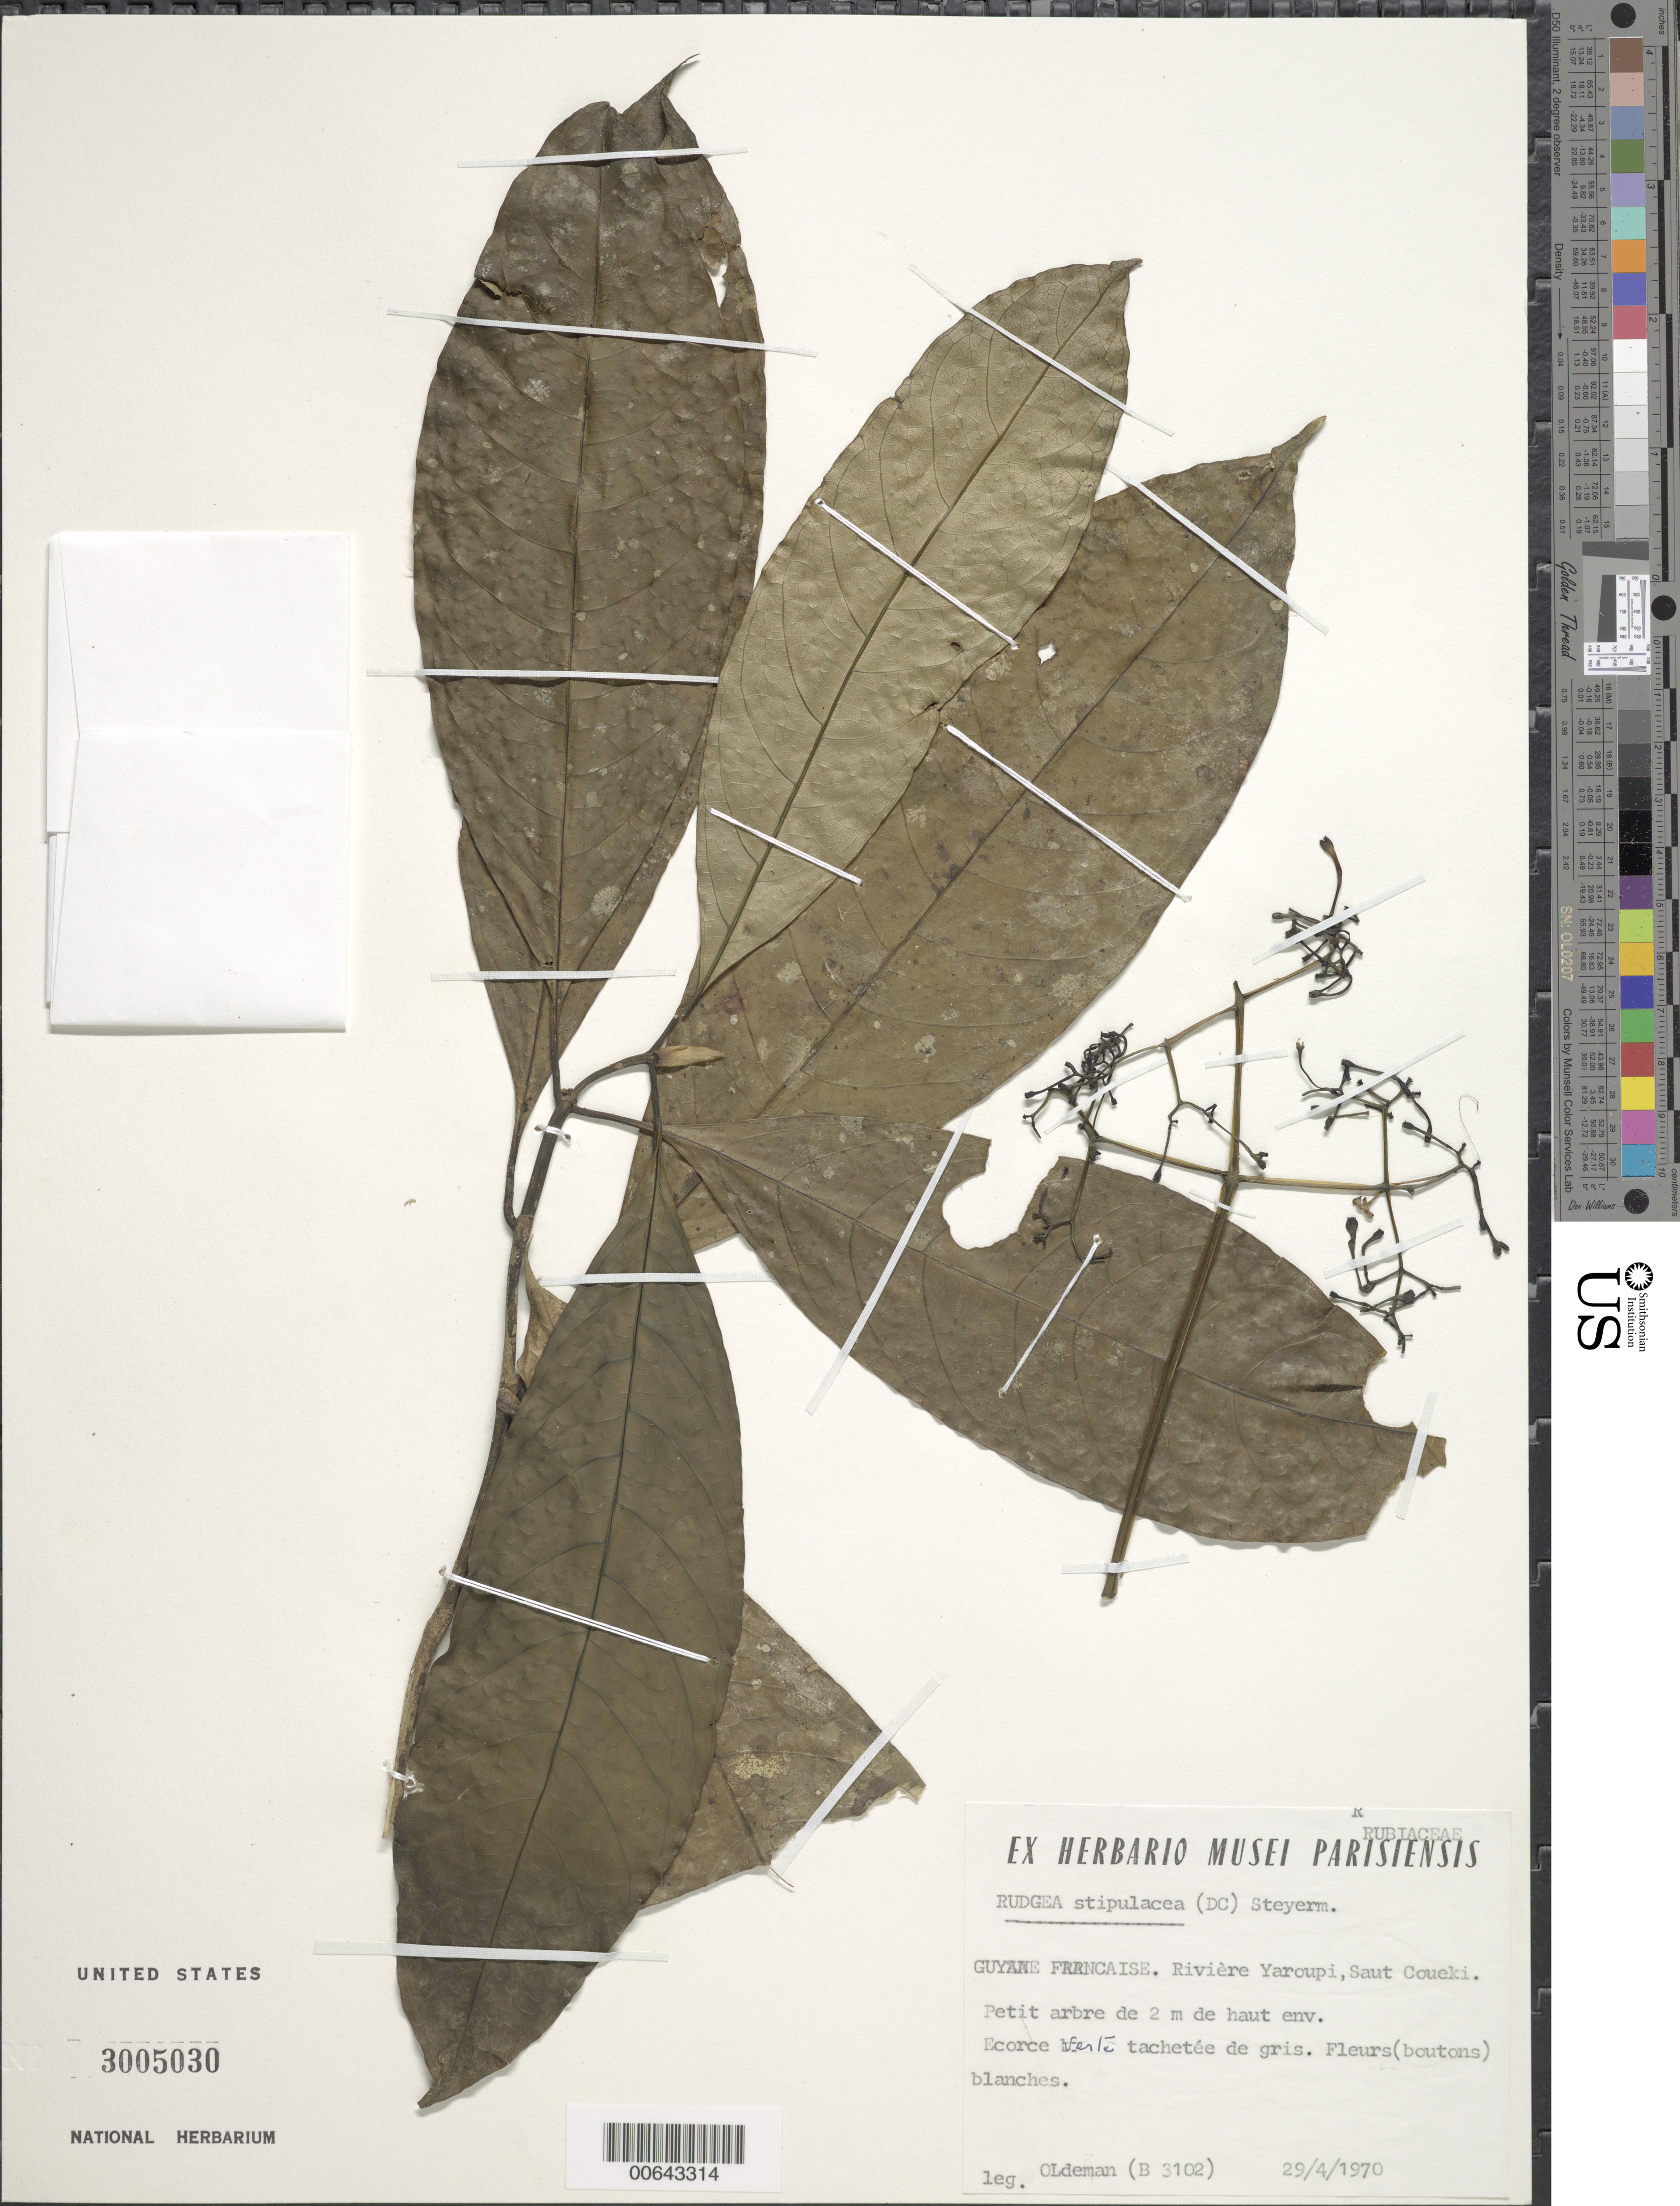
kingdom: Plantae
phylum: Tracheophyta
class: Magnoliopsida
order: Gentianales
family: Rubiaceae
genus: Rudgea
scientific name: Rudgea stipulacea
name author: (DC.) Steyerm.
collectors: R. Oldeman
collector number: B 3102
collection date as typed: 29-Apr-70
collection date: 1970-04-29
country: French Guiana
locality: Rivière Yaroupi (affluent de l'Oyapock), Saut Couéki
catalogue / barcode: US 3005030